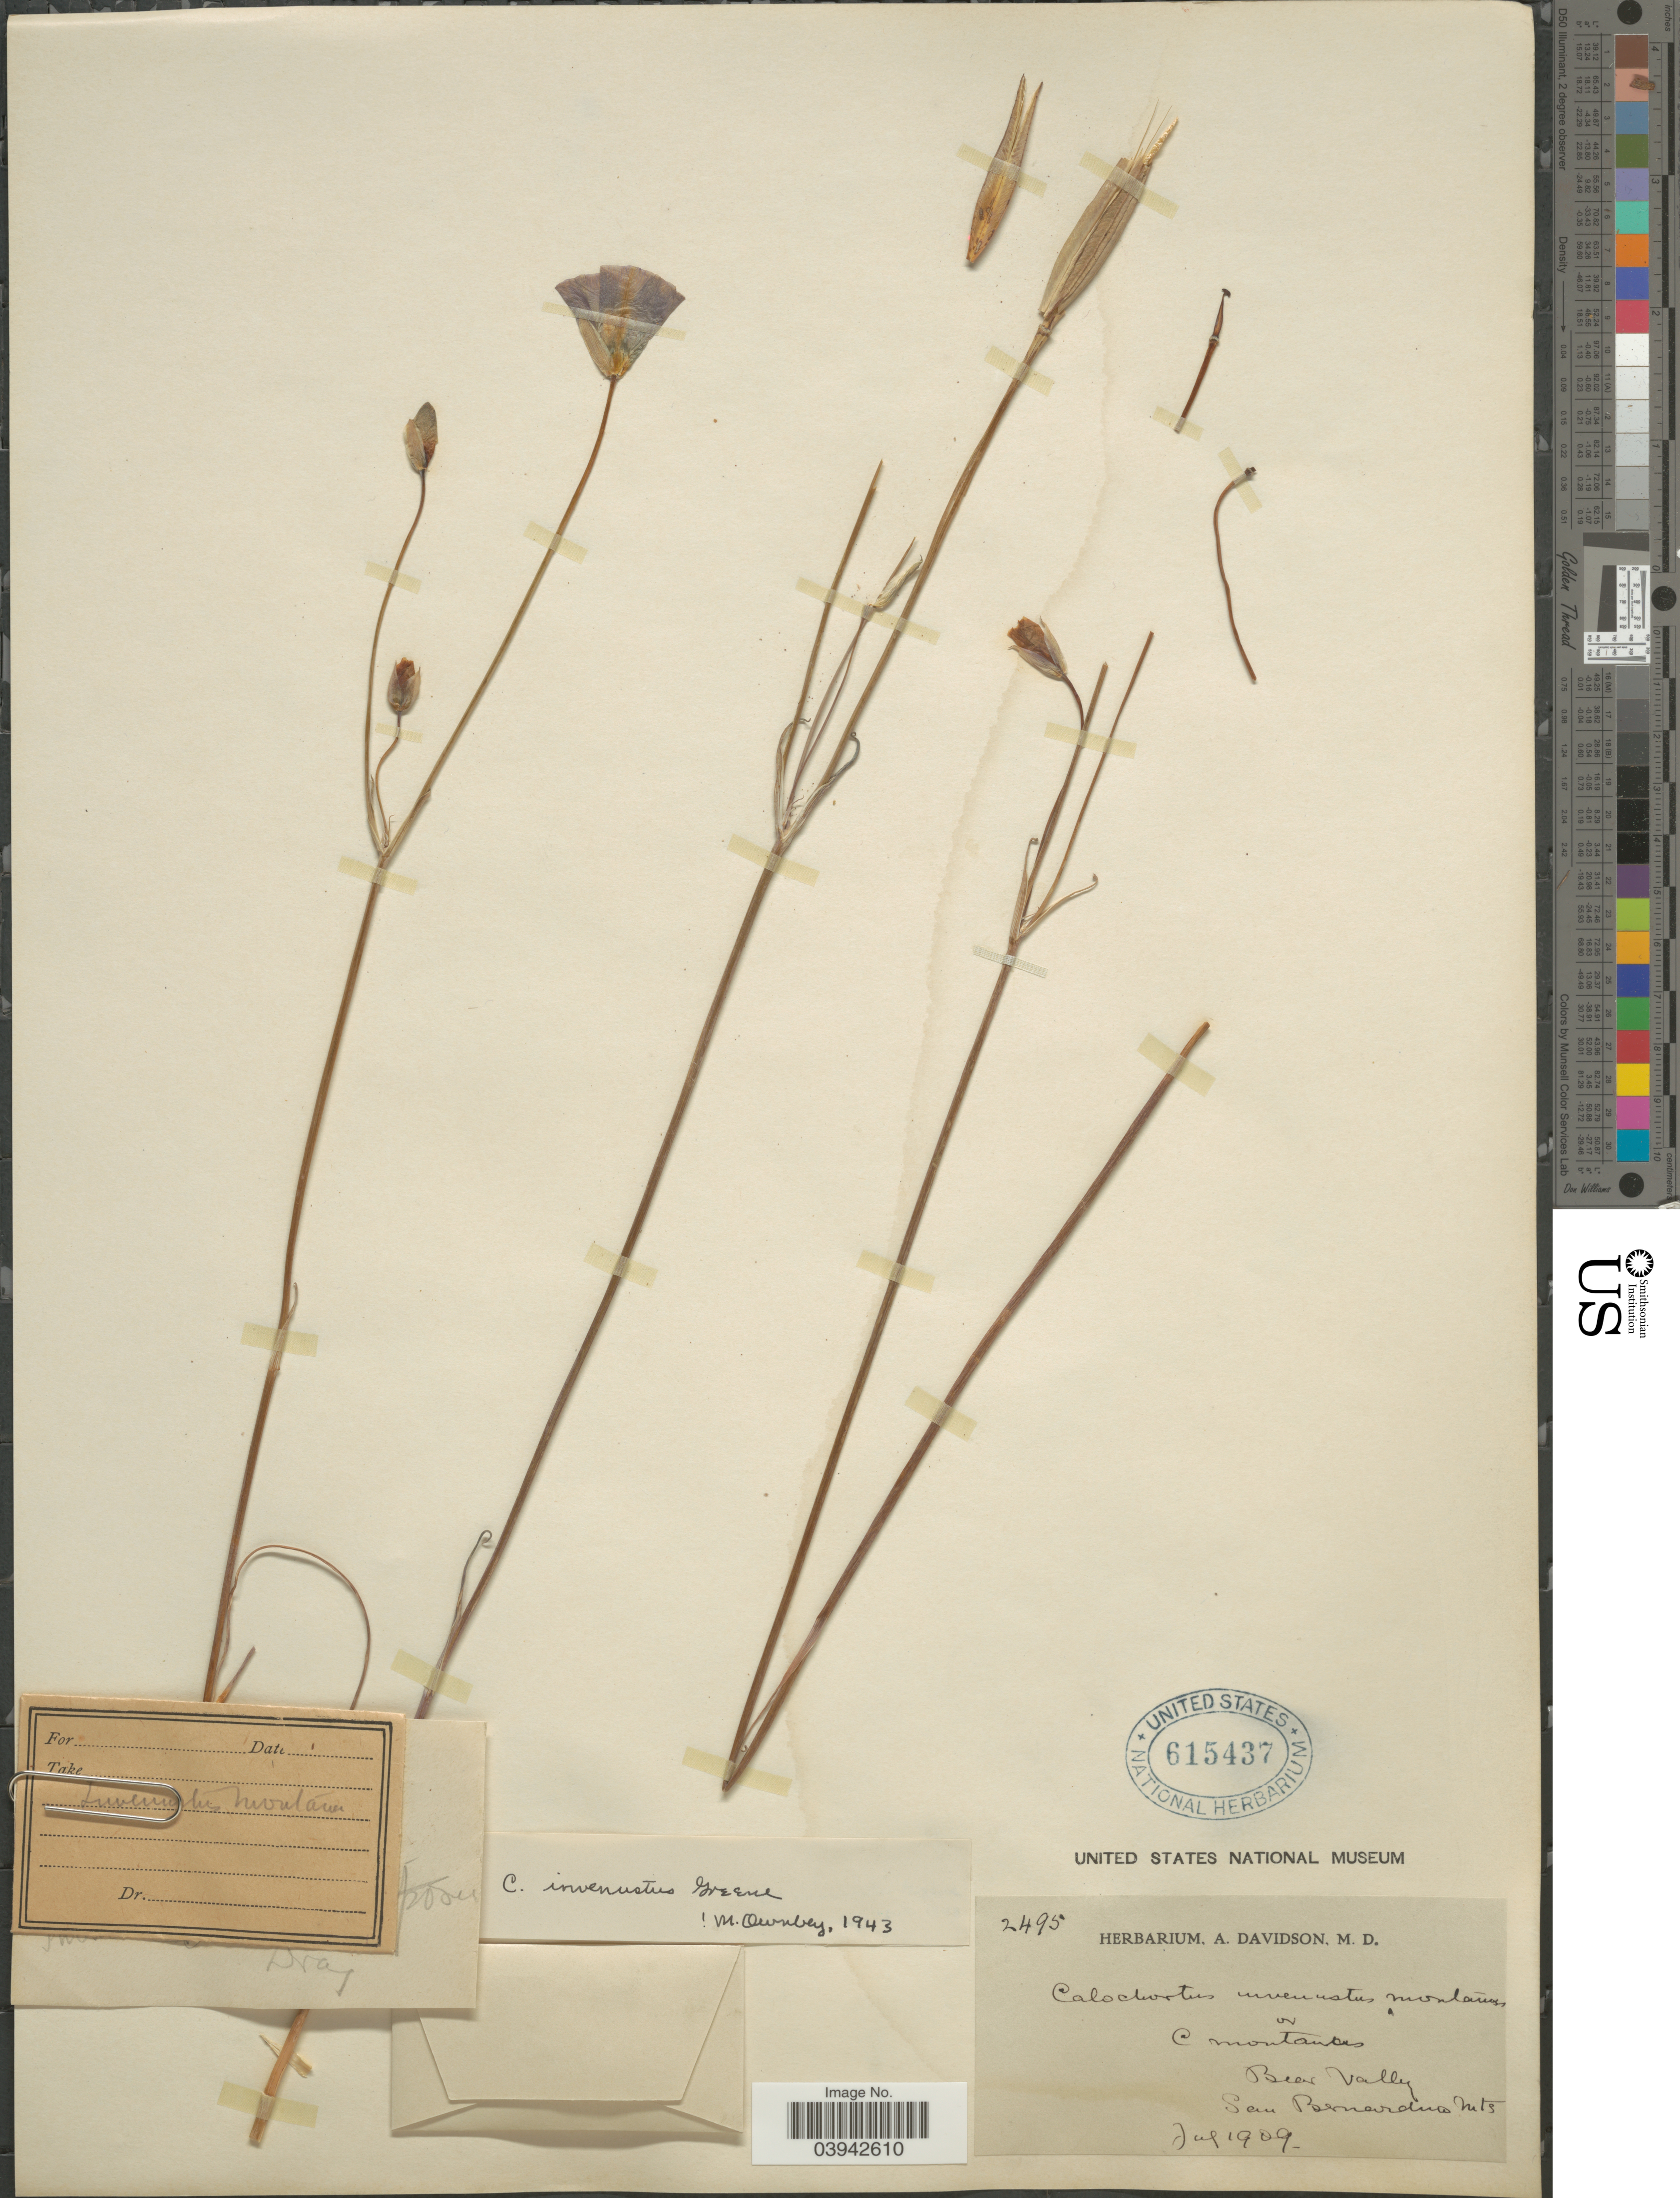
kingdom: Plantae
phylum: Tracheophyta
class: Liliopsida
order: Liliales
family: Liliaceae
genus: Calochortus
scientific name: Calochortus invenustus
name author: Greene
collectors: ex herb. A. Davidson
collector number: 2495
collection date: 1909-07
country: United States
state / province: California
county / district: San Bernardino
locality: Bear Valley. San Bernardino Mts.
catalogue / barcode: US 615437